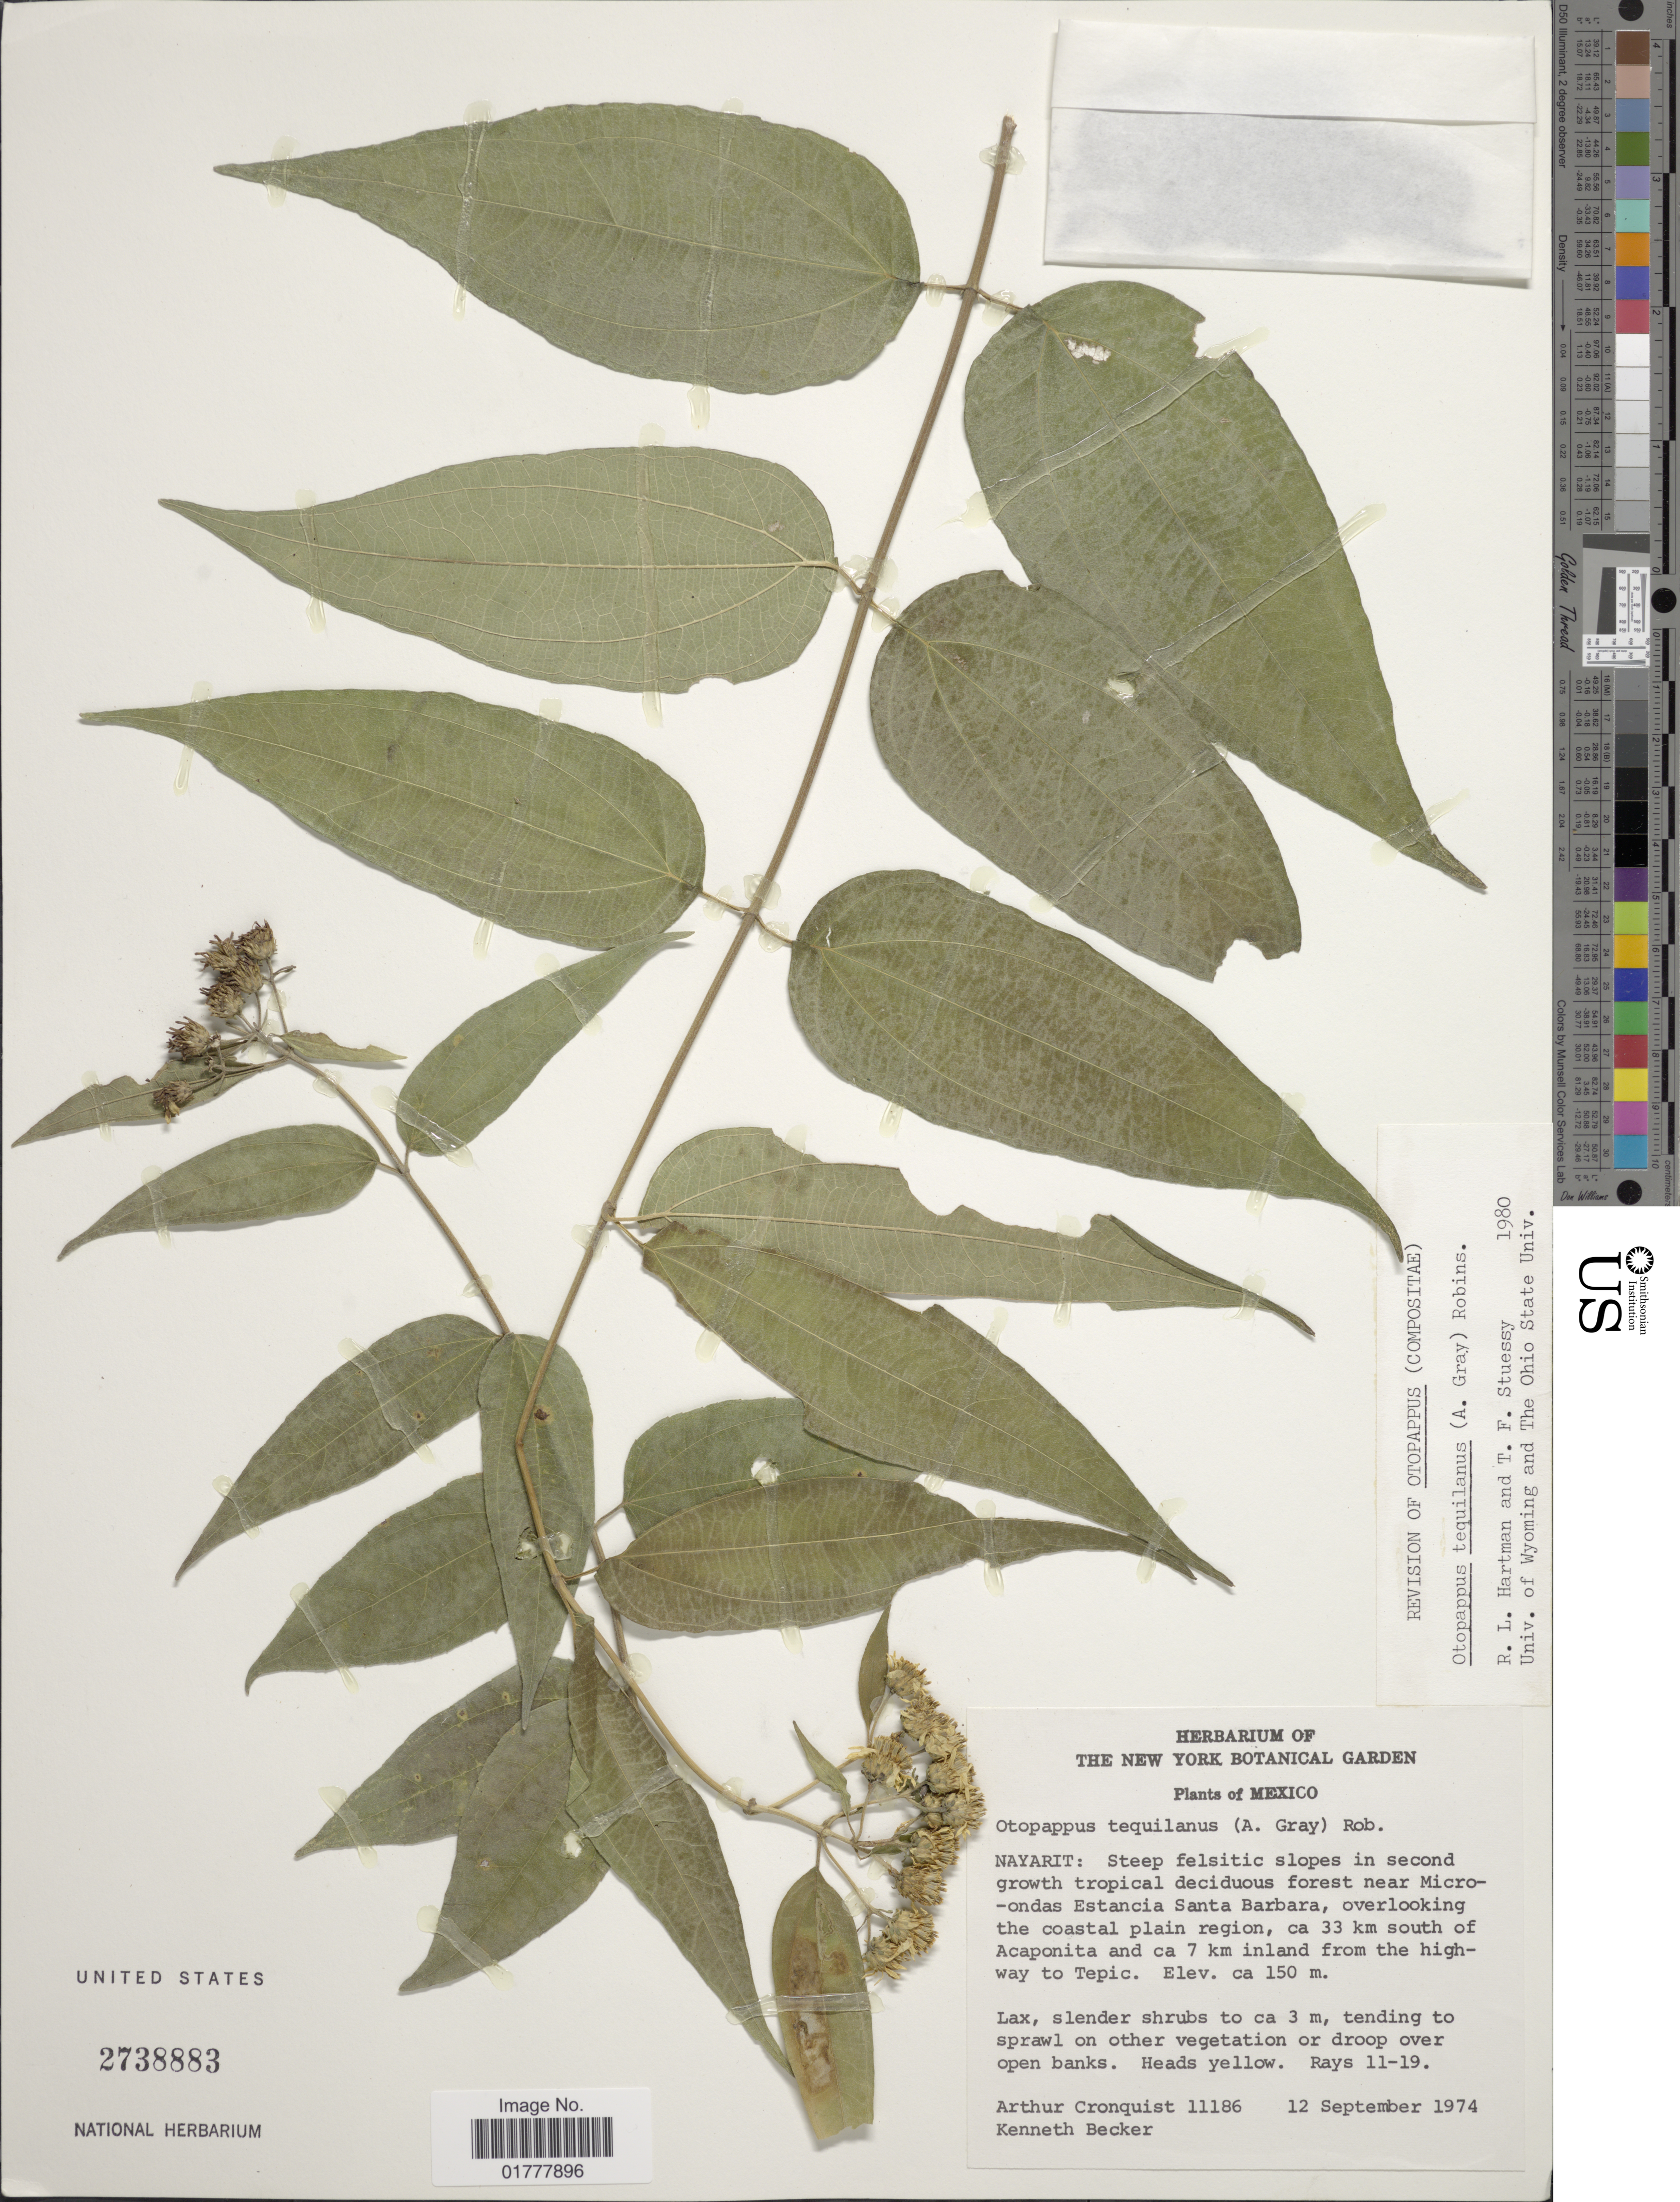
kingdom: Plantae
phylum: Tracheophyta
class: Magnoliopsida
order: Asterales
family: Asteraceae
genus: Otopappus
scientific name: Otopappus tequilanus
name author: (A. Gray) B.L. Rob.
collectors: A. J. Cronquist & K. M. Becker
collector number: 11186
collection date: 1974-09-12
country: Mexico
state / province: Nayarit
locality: Near Microondas Estancia Santa Barbara, overlooking the coastal plain region, 33 km south of Acaponita and 7 km inland from the highway to Tepic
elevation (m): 150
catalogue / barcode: US 2738883